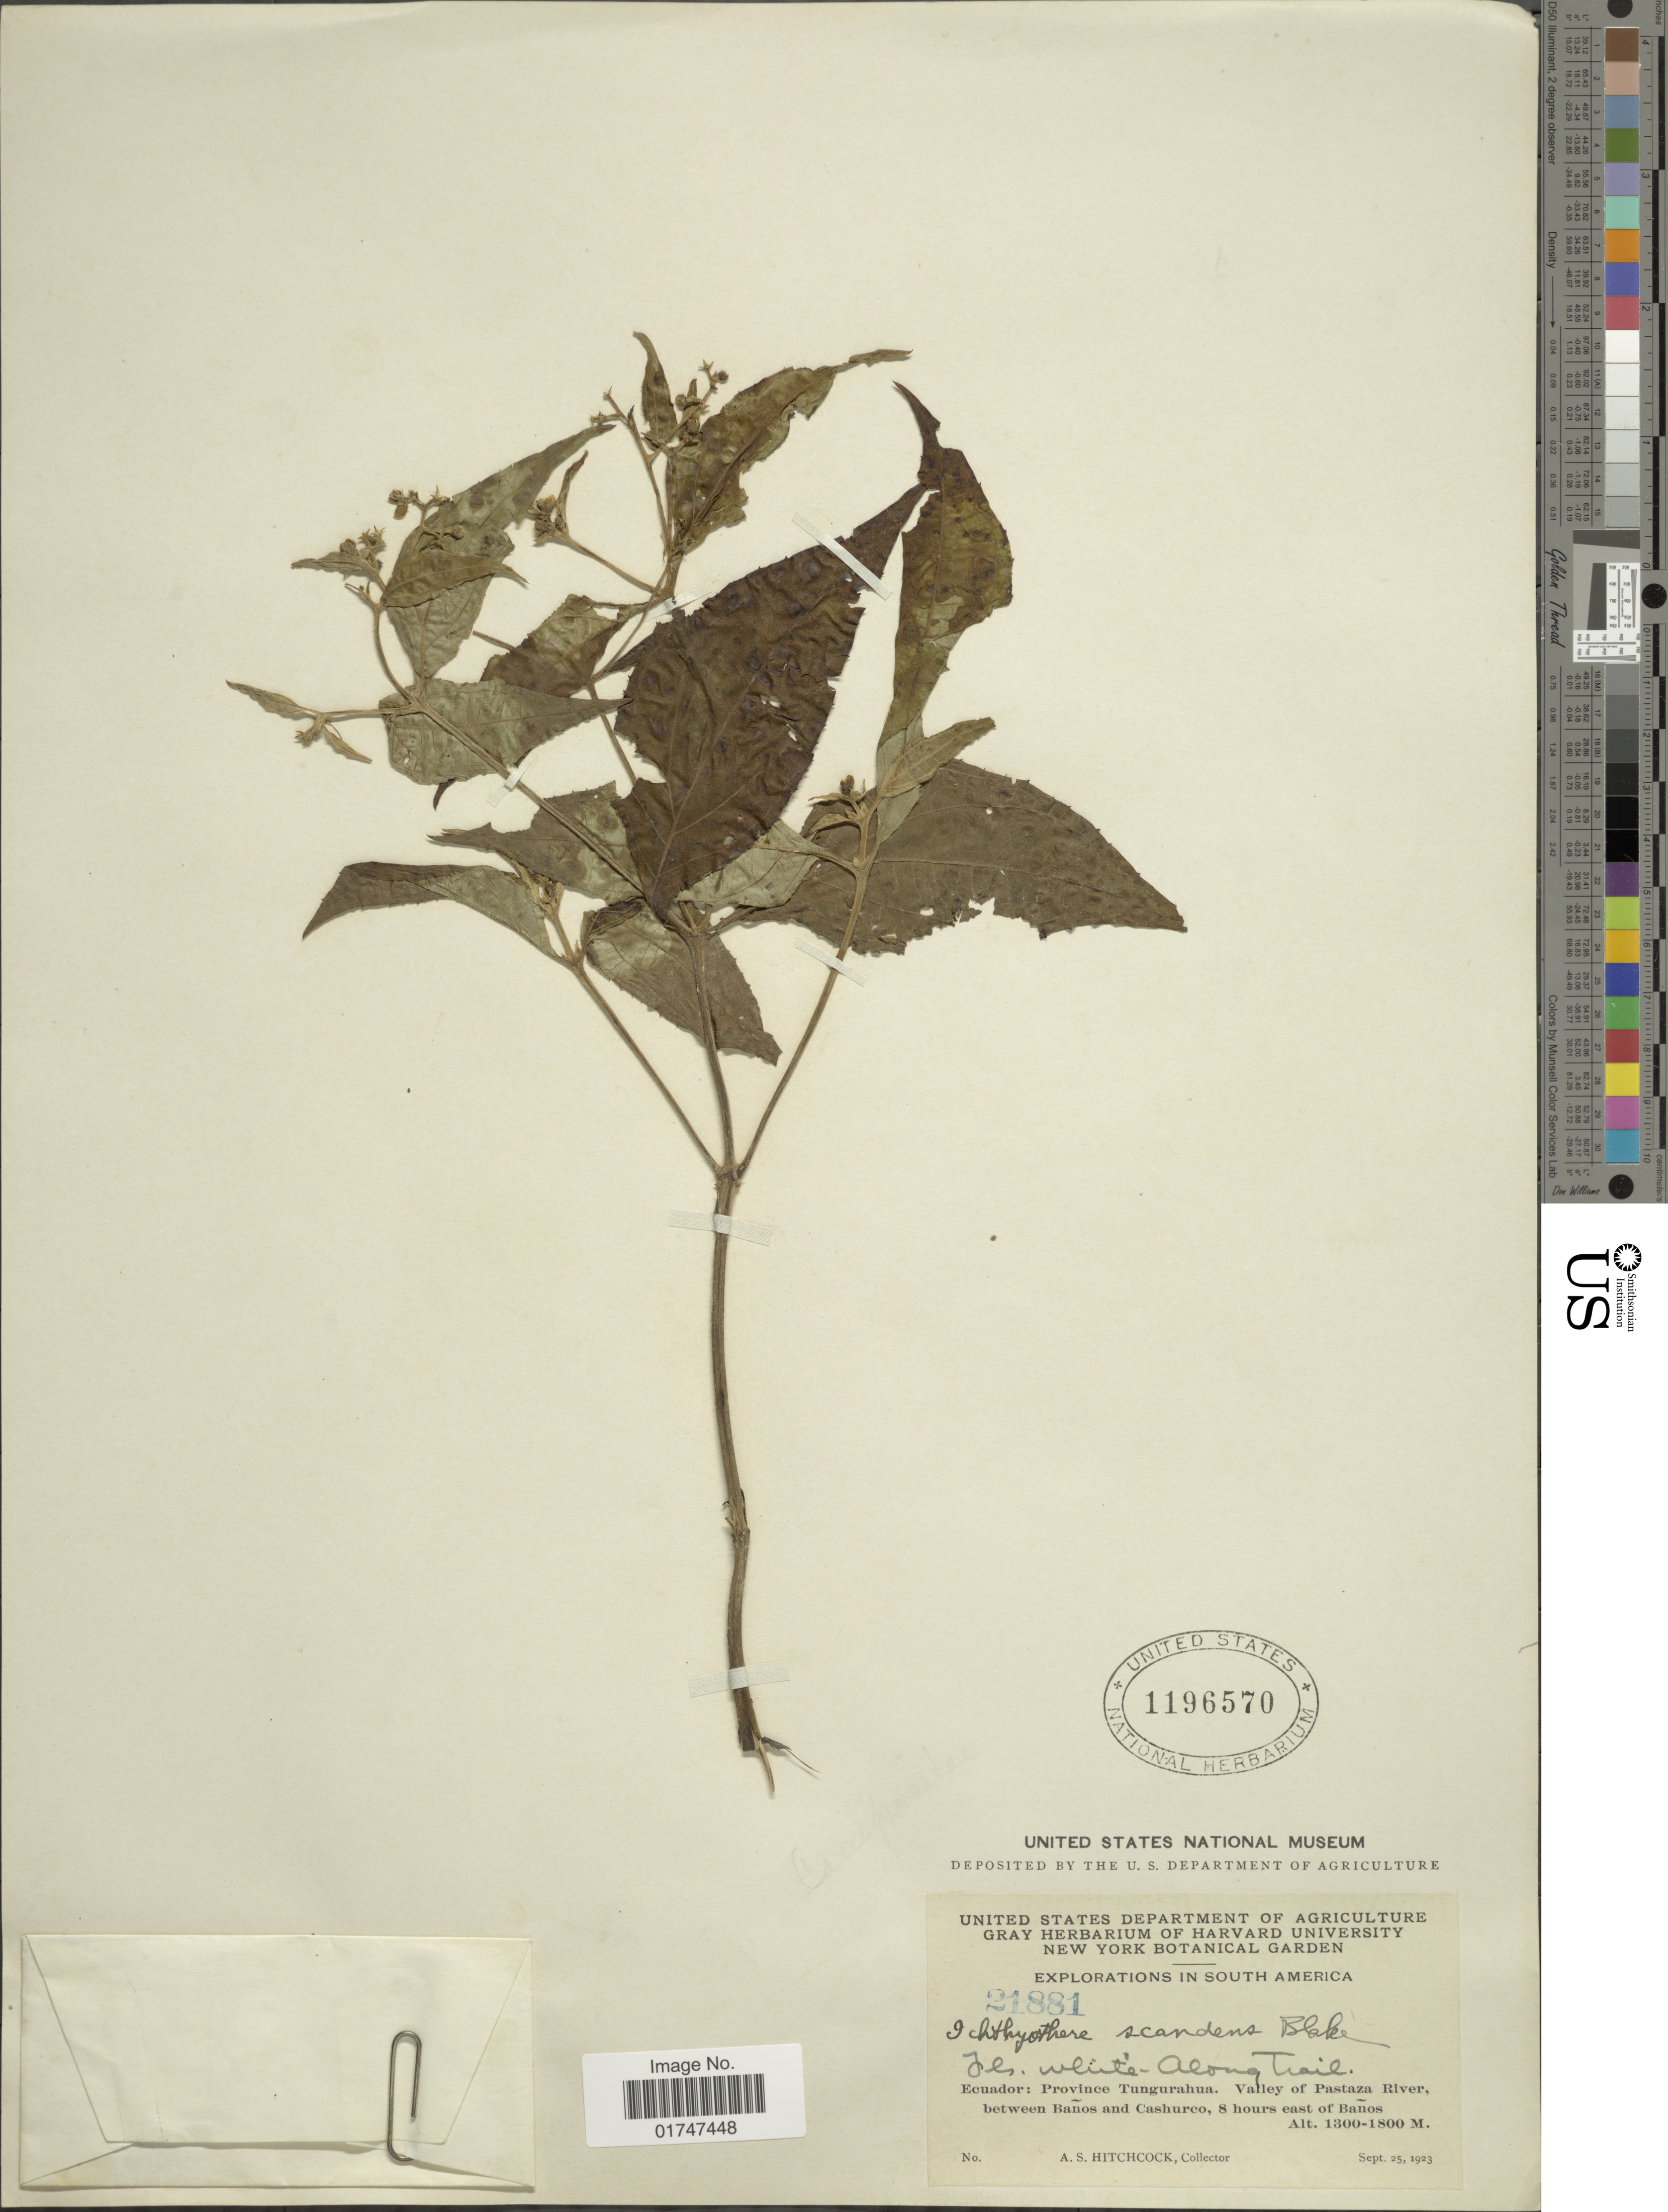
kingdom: Plantae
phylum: Tracheophyta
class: Magnoliopsida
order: Asterales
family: Asteraceae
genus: Ichthyothere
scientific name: Ichthyothere scandens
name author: S.F. Blake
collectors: A. S. Hitchcock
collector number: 21881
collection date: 1923-09-25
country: Ecuador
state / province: Tungurahua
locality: Ecuador: Province Tungurahua. Valley of Pastaza River, between Bañon and Cashurco, 8 hours east of Baños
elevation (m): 1300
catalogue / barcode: US 1196570